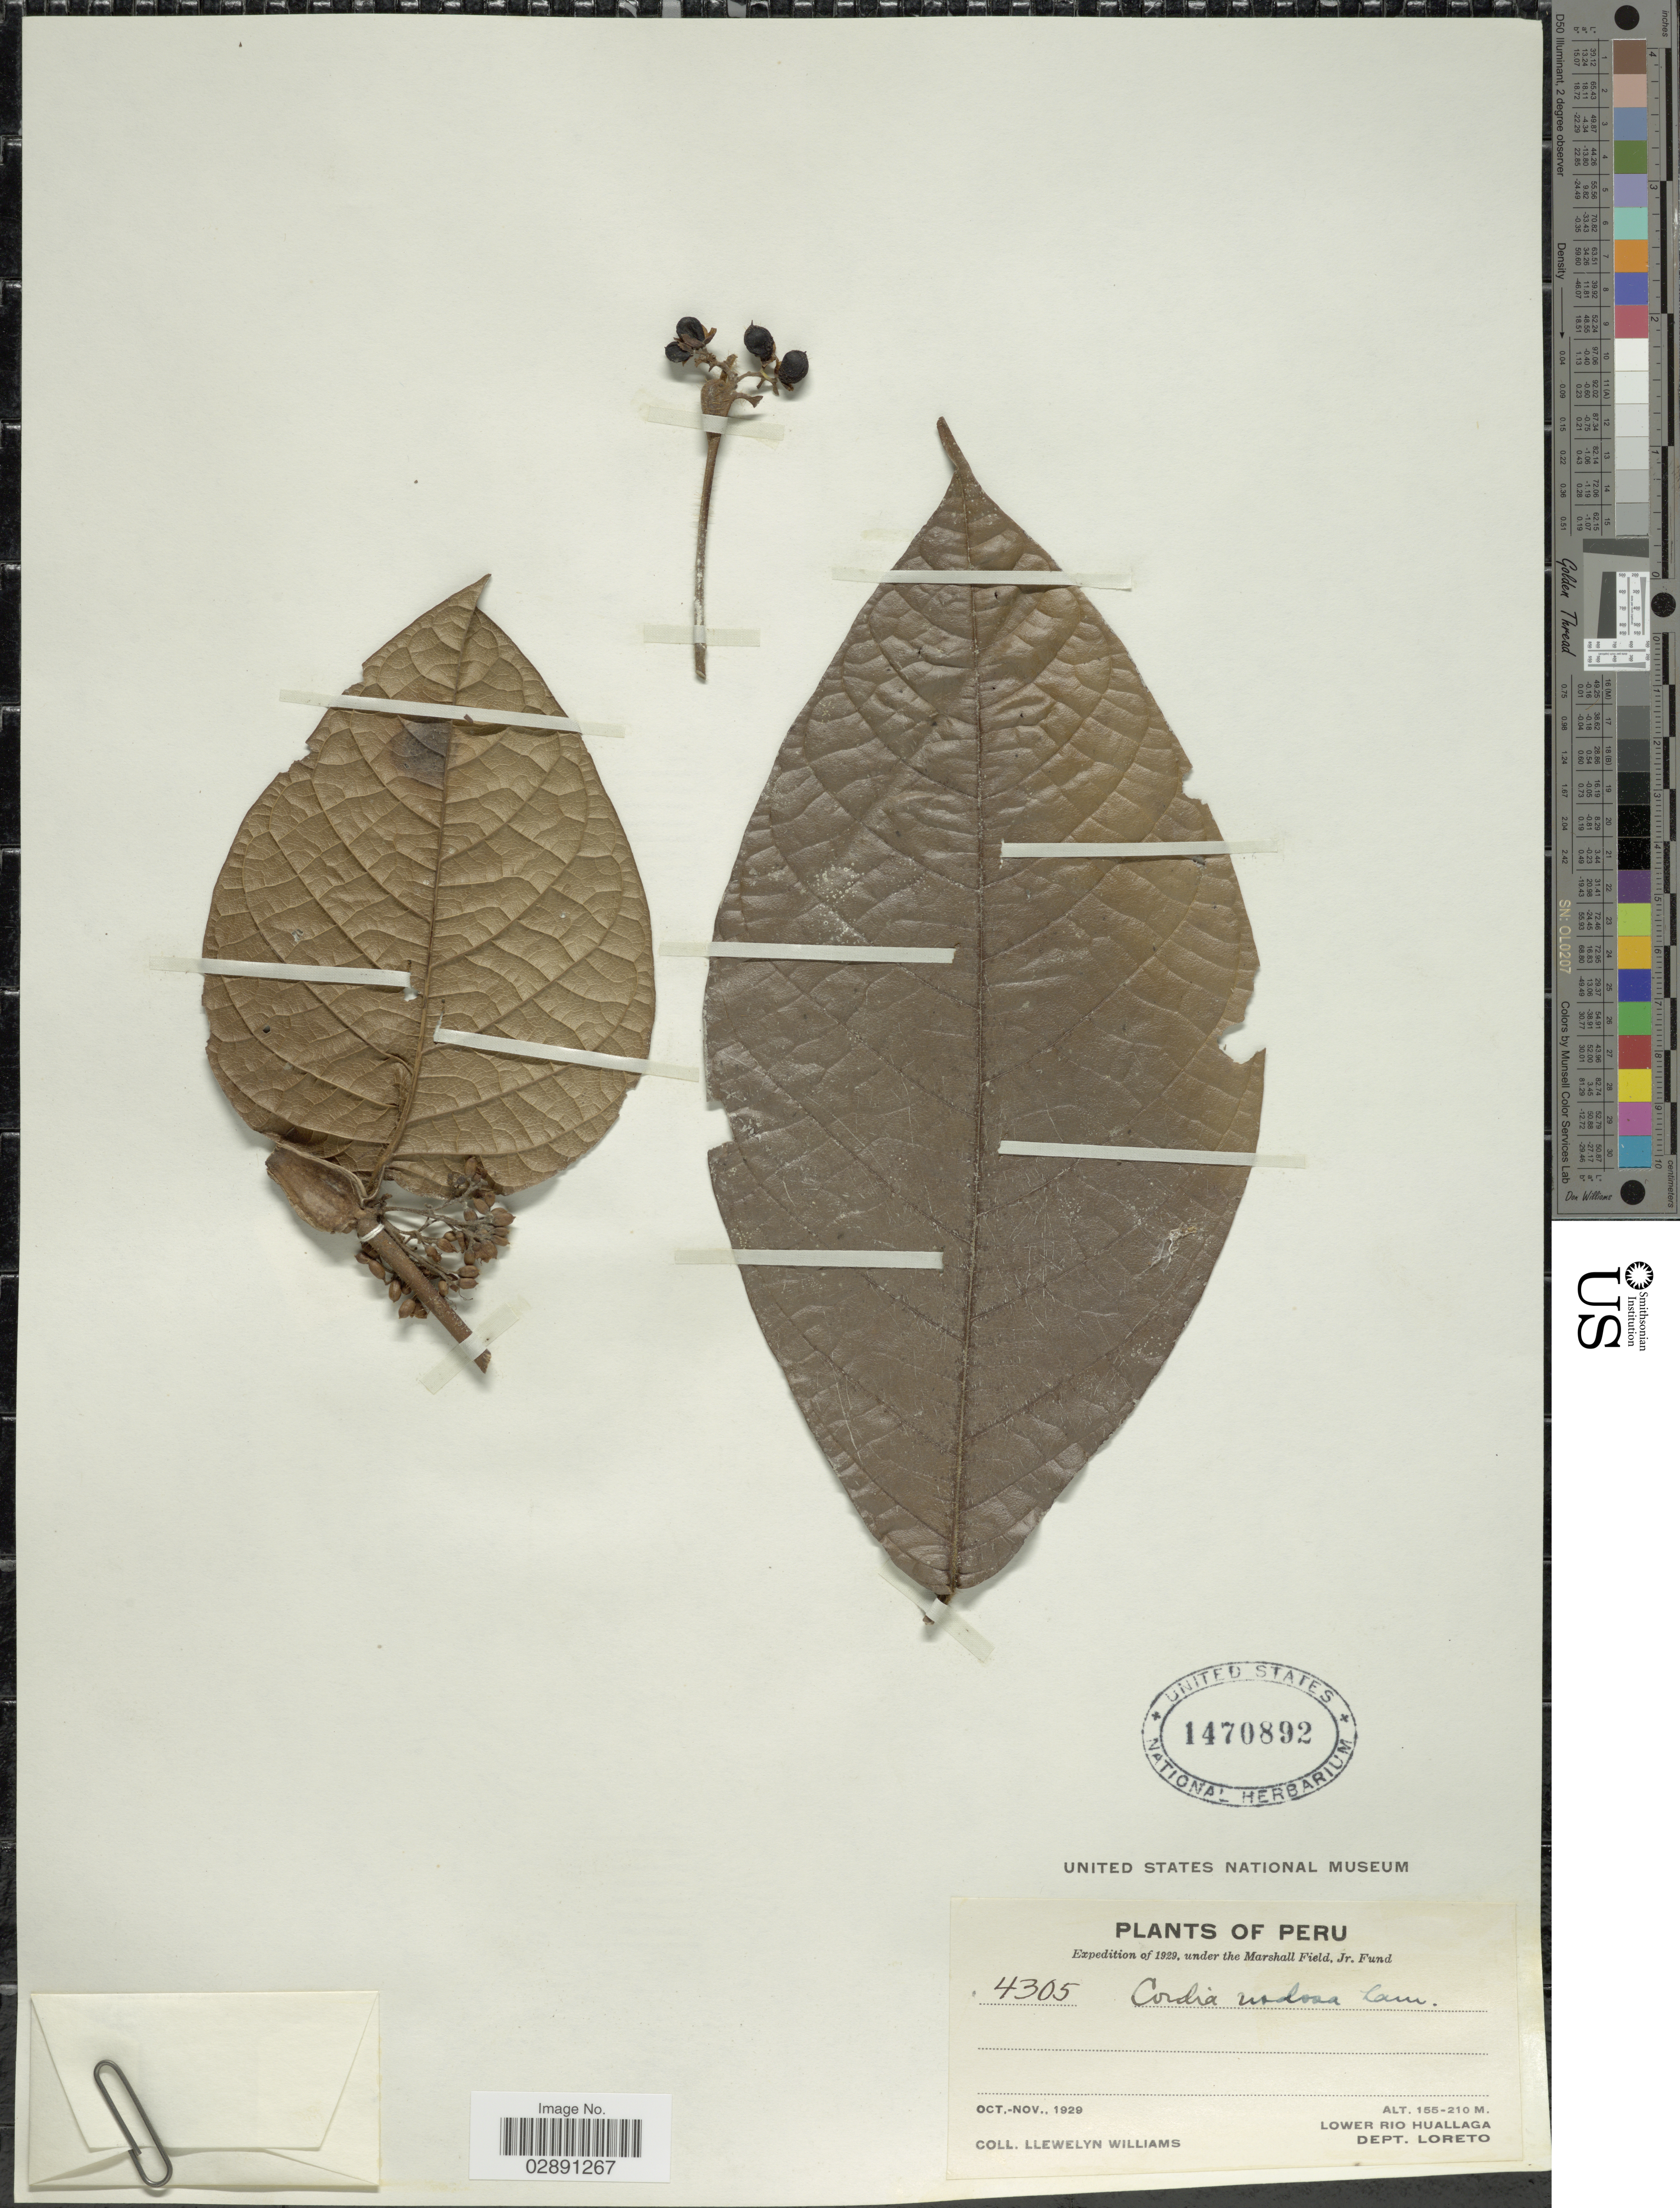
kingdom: Plantae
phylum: Tracheophyta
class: Magnoliopsida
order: Boraginales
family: Cordiaceae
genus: Cordia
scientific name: Cordia nodosa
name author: Lam.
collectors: Ll. Williams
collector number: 4305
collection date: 1929-10/1929-11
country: Peru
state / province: Loreto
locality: Lower Rio Huallaga. Dept. Loreto.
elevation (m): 155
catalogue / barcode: US 1470892